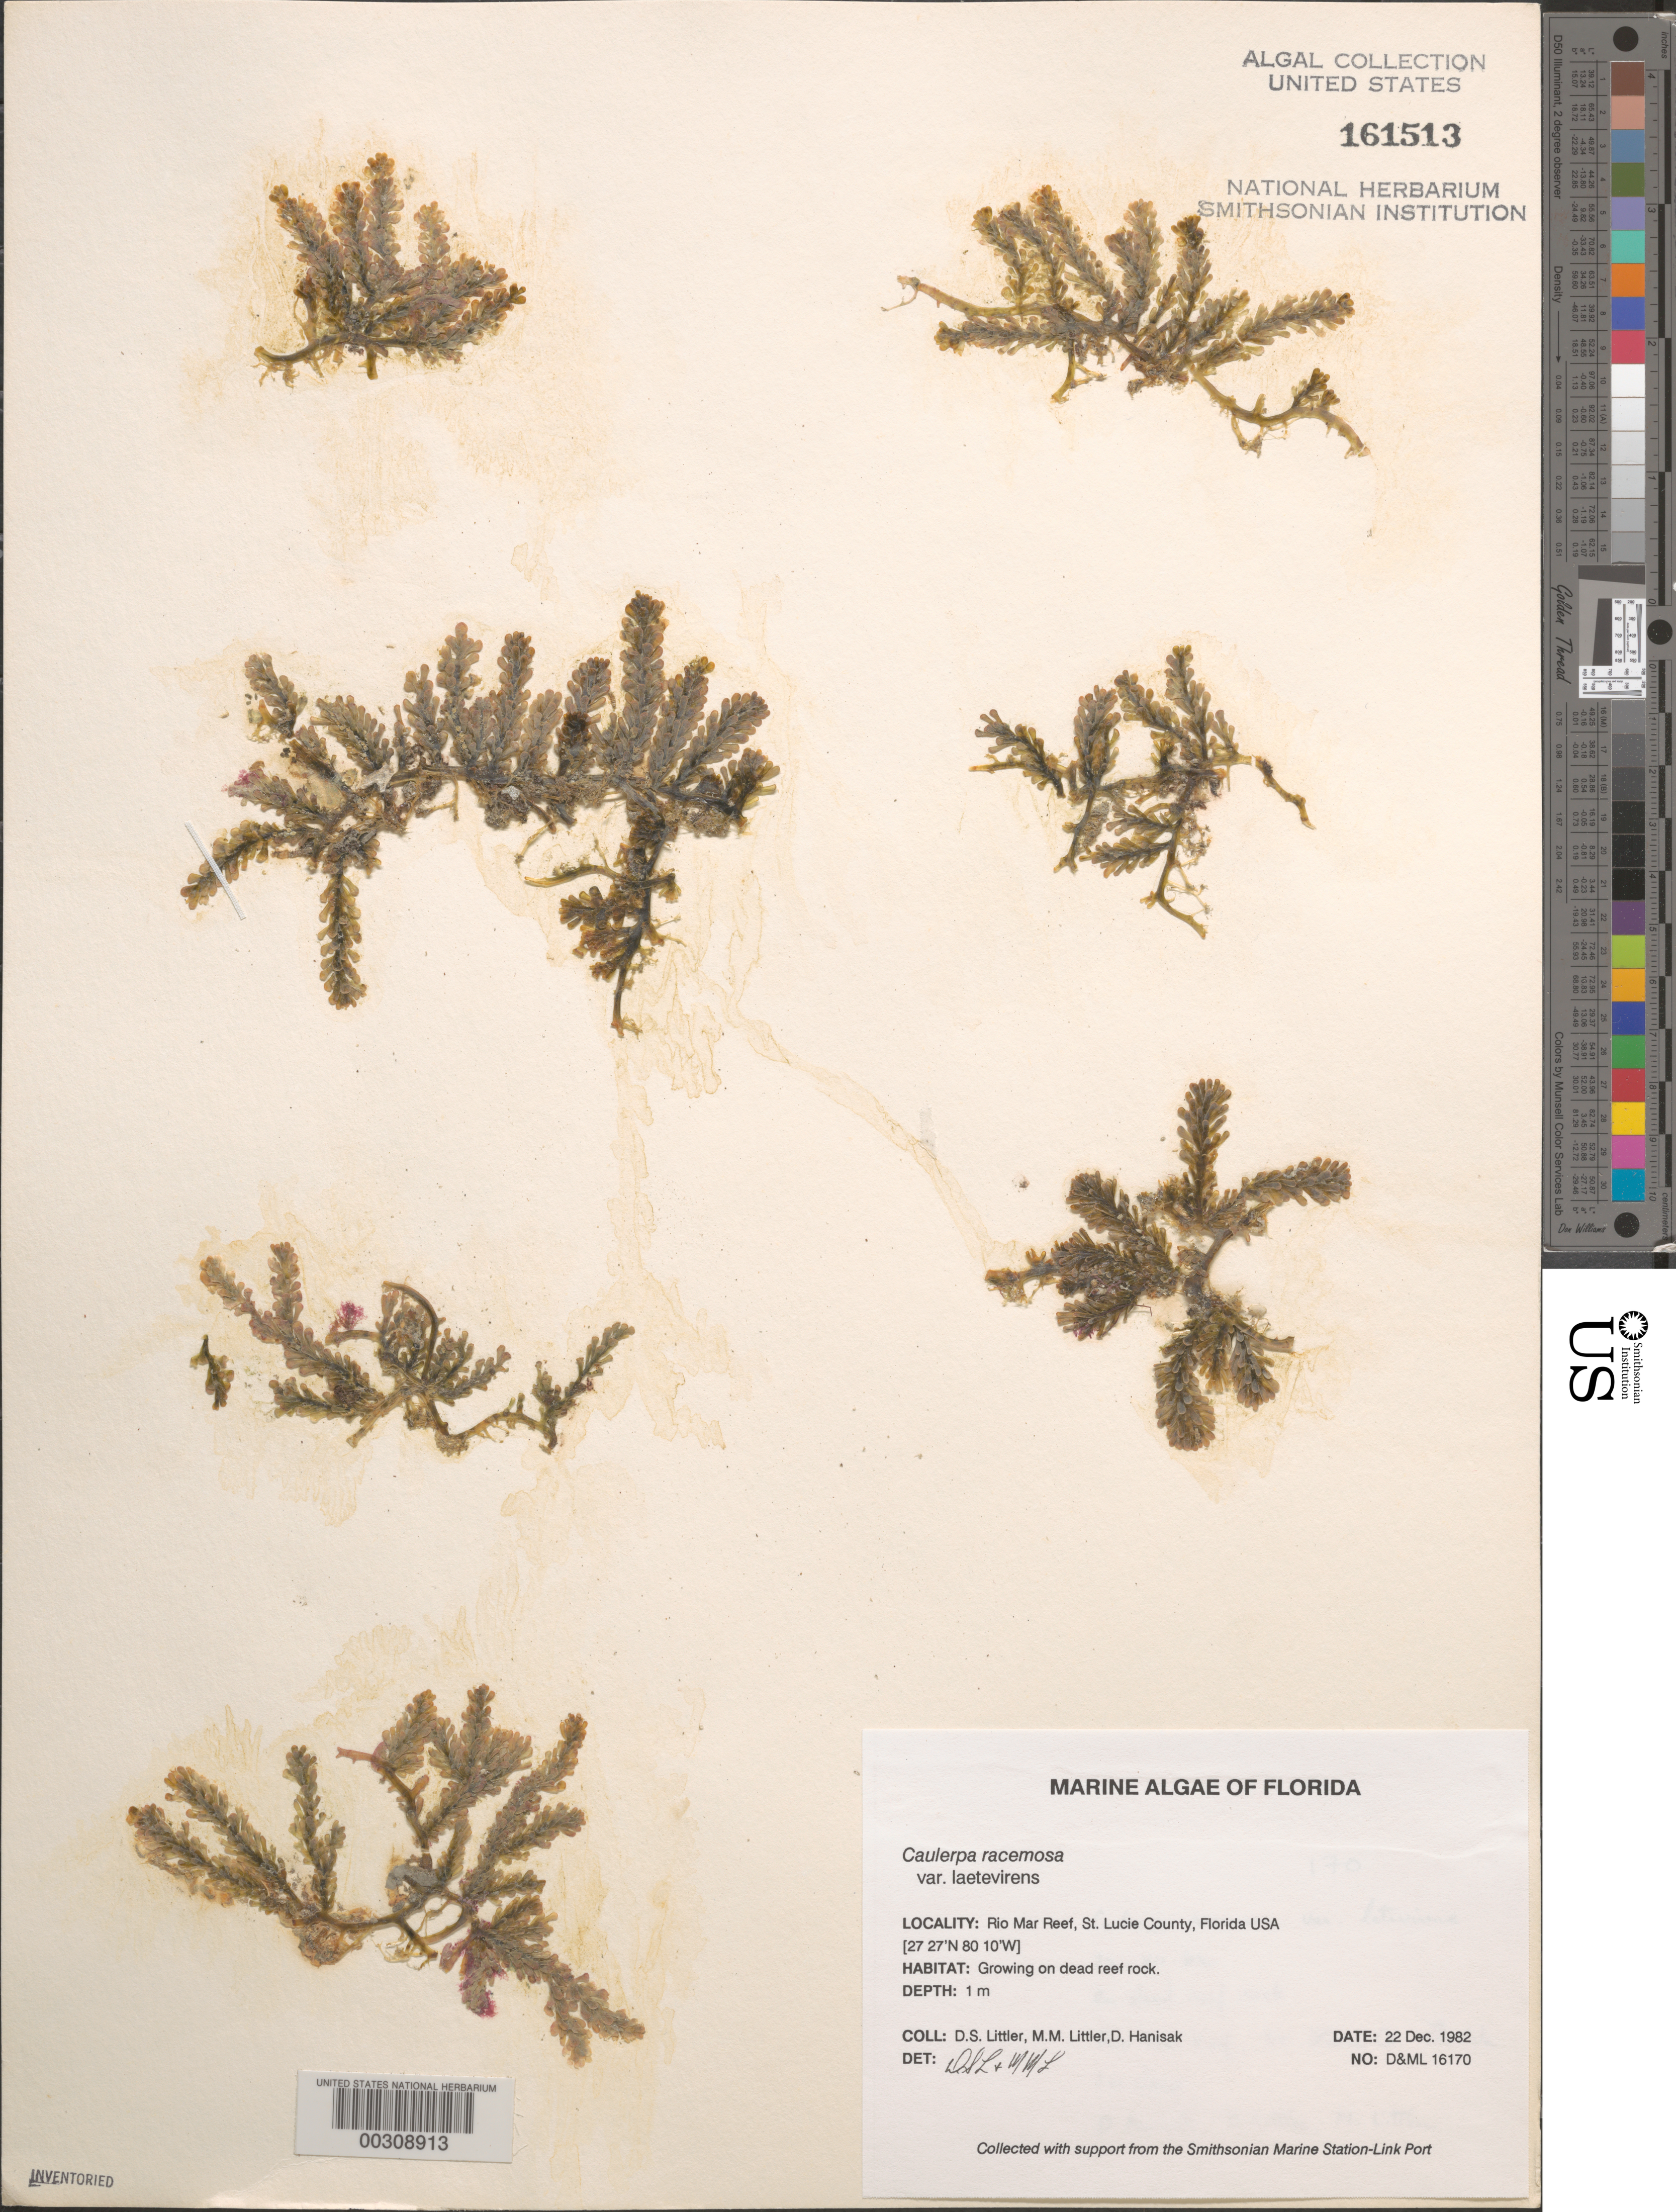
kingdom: Plantae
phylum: Chlorophyta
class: Ulvophyceae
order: Bryopsidales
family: Caulerpaceae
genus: Caulerpa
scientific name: Caulerpa racemosa var. laetevirens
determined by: Littler, D. S.; Littler, M. M.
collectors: D. S. Littler, M. M. Littler & M. Hanisak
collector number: D&ML 16170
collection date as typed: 22 Dec 1982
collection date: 1982-12-22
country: United States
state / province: Florida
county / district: Saint Lucie County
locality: Rio Mar Reef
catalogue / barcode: US 161513